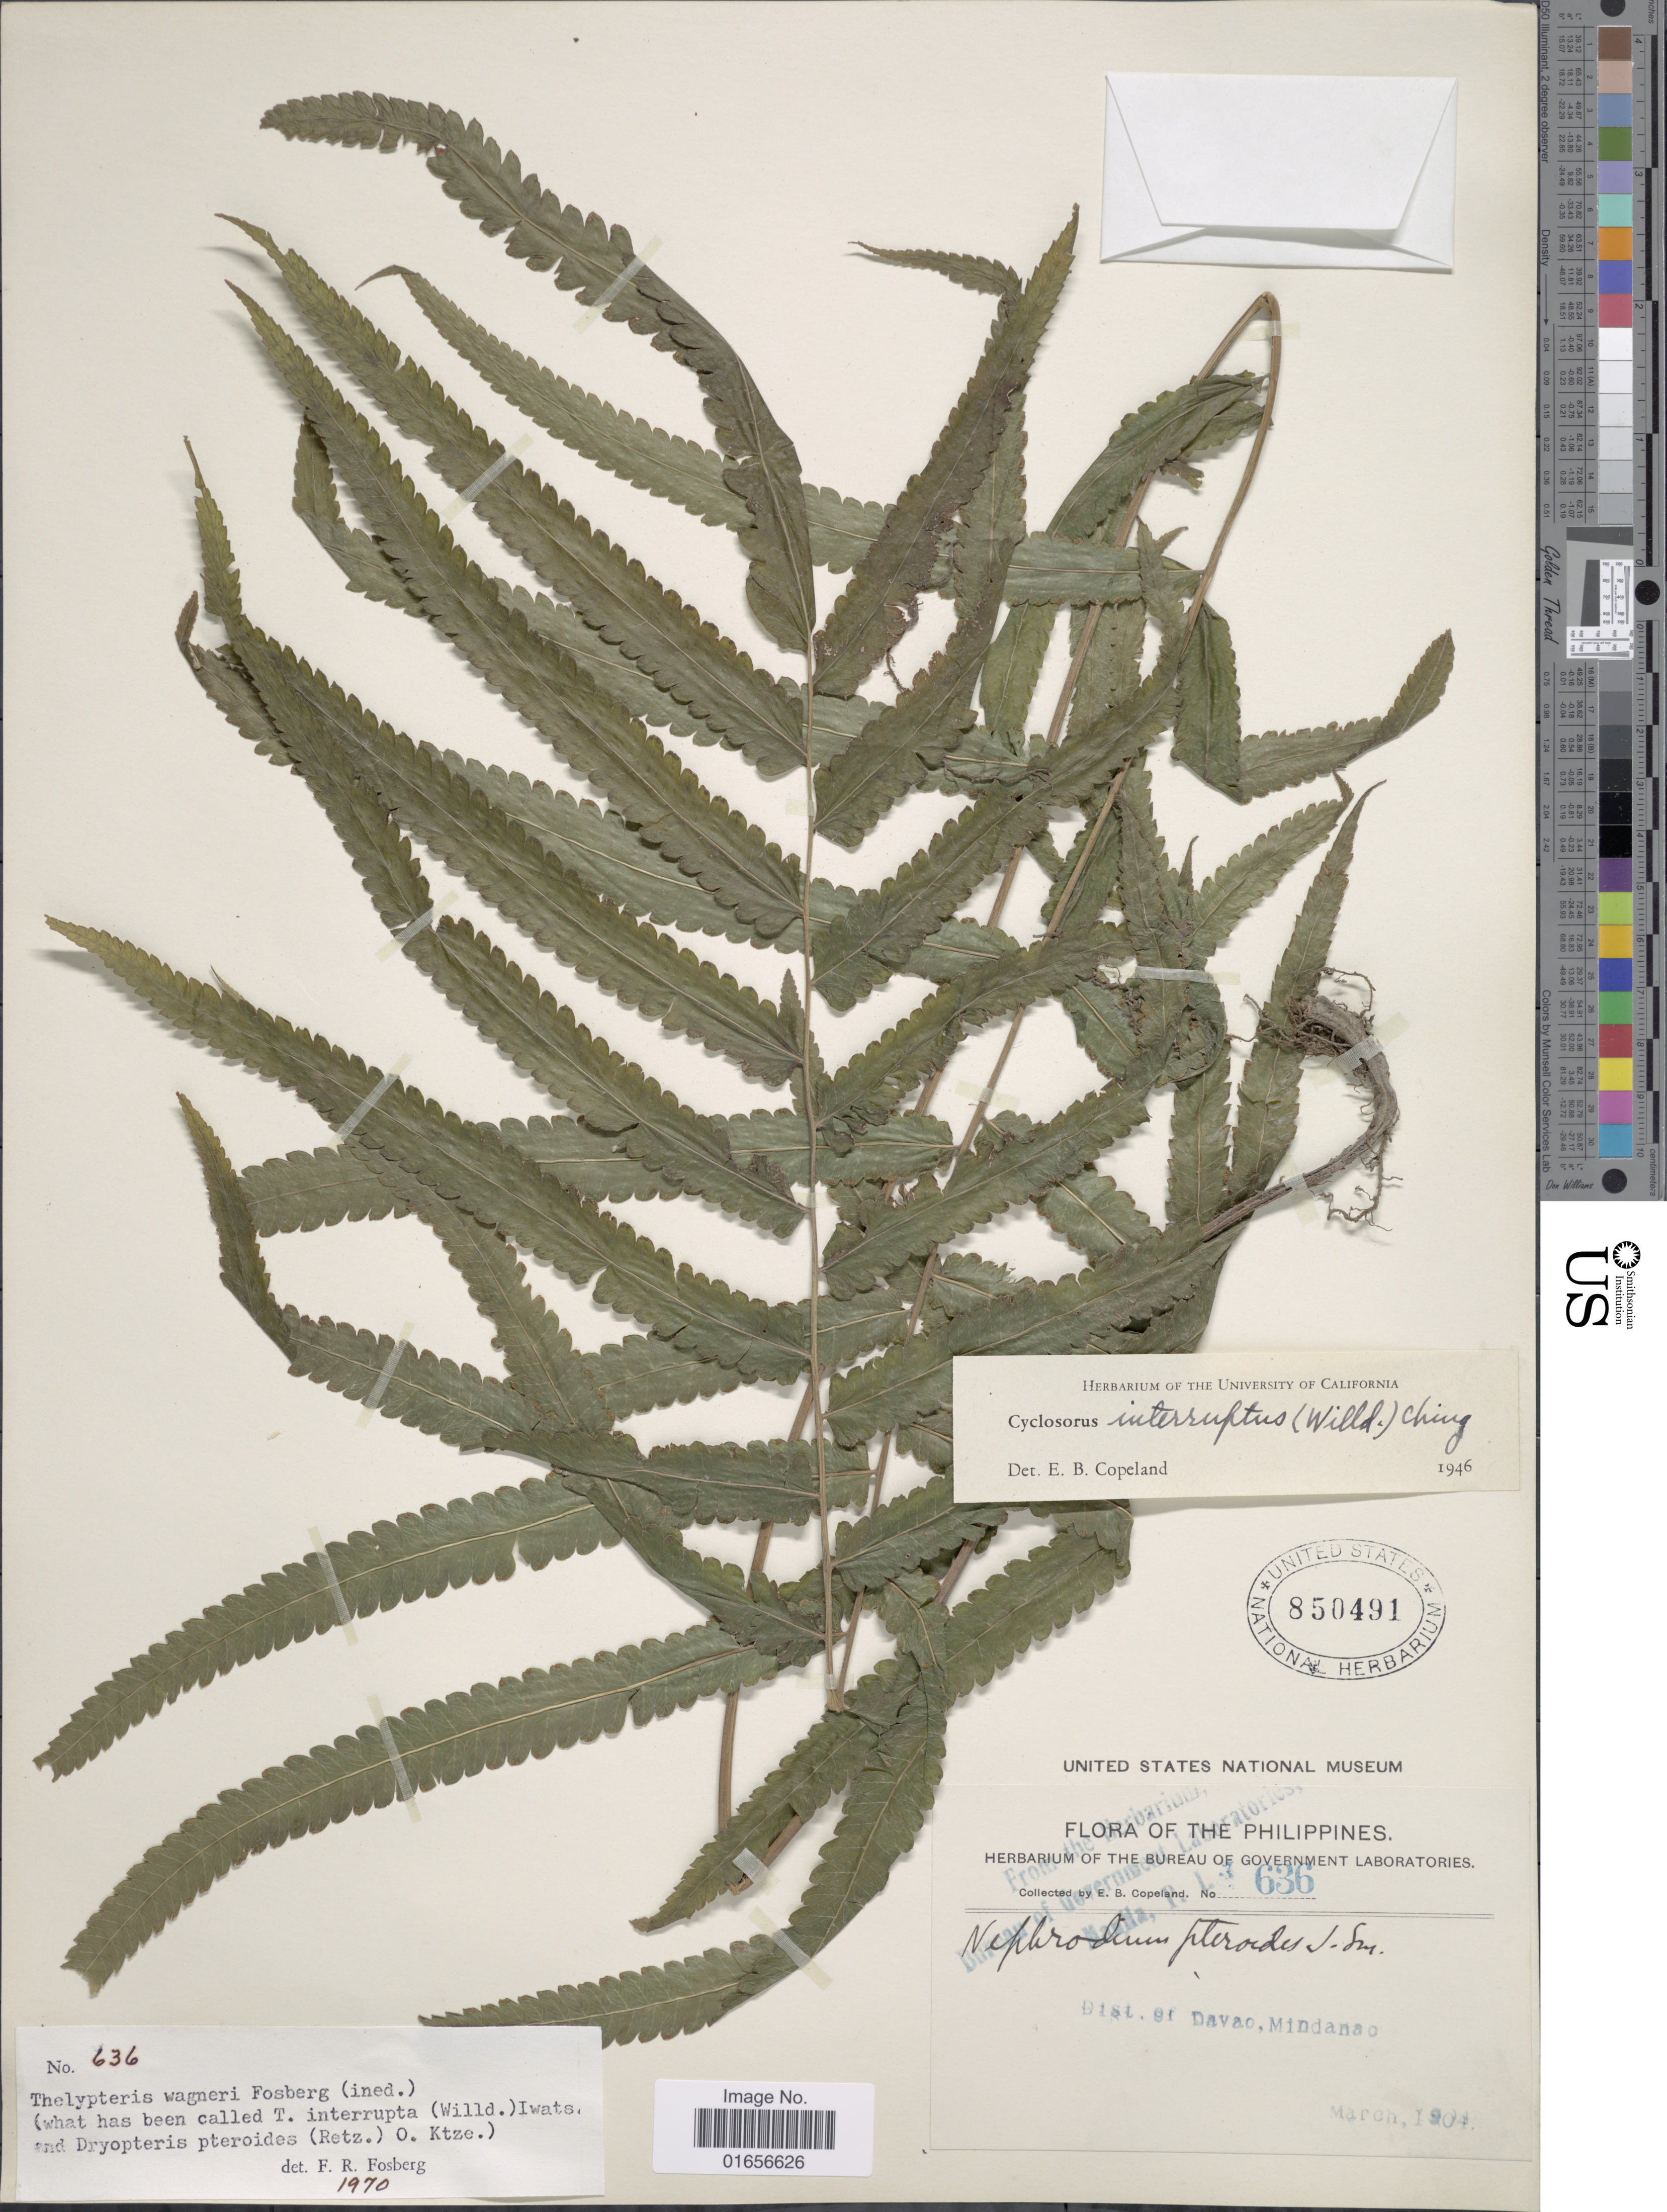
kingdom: Plantae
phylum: Tracheophyta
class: Polypodiopsida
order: Polypodiales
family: Thelypteridaceae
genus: Amphineuron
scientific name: Amphineuron terminans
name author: (J. Sm. ex Hook.) Holttum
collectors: E. B. Copeland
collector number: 636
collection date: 1904-03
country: Philippines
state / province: Davao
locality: The Philippines, Dist. of Davao, Mindanao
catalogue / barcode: US 850491